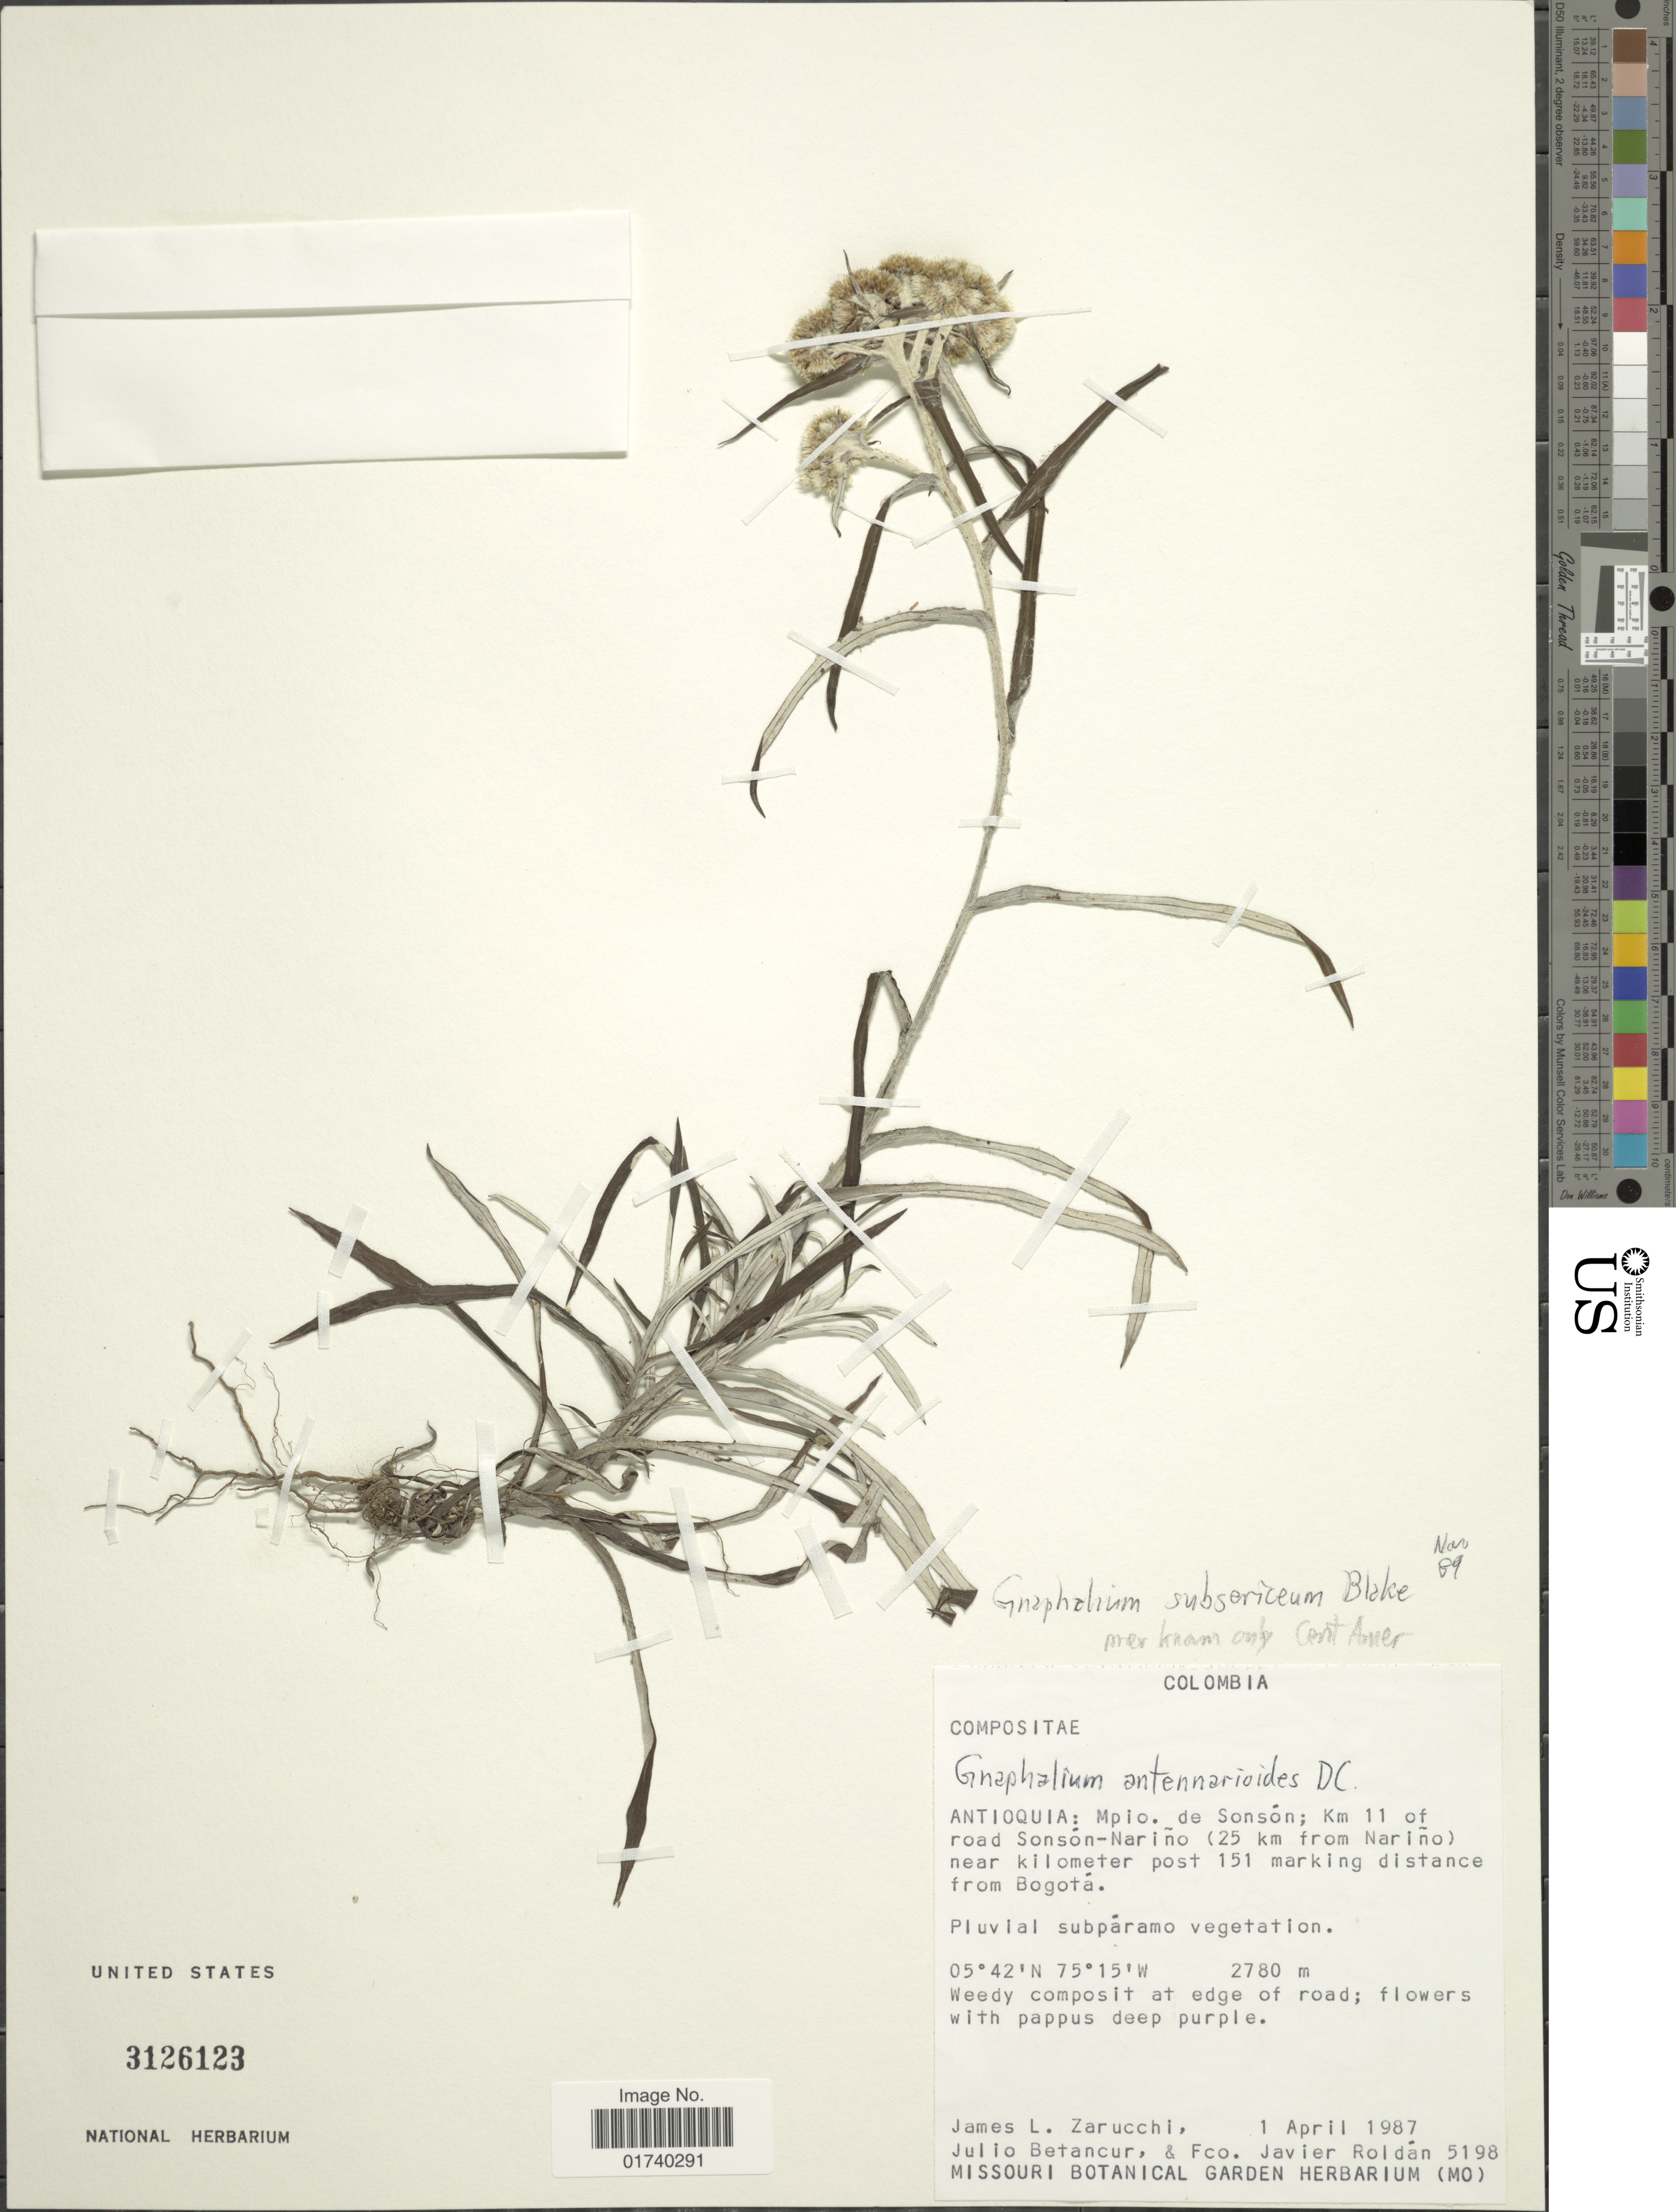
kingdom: Plantae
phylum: Tracheophyta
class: Magnoliopsida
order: Asterales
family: Asteraceae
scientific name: Hypserion major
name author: G.L. Nesom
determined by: Nesom, Guy L.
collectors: J. L. Zarucchi, L. Betancur & F. J. Roldán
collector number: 5198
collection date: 1987-04-01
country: Colombia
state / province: Antioquia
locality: Mpio, de Sonson; km 11 of road Sonson - Narino ( 25 km from Narino ) near Kilometer post 151 marking distance from Bogota.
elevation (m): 2780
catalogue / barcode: US 3126123